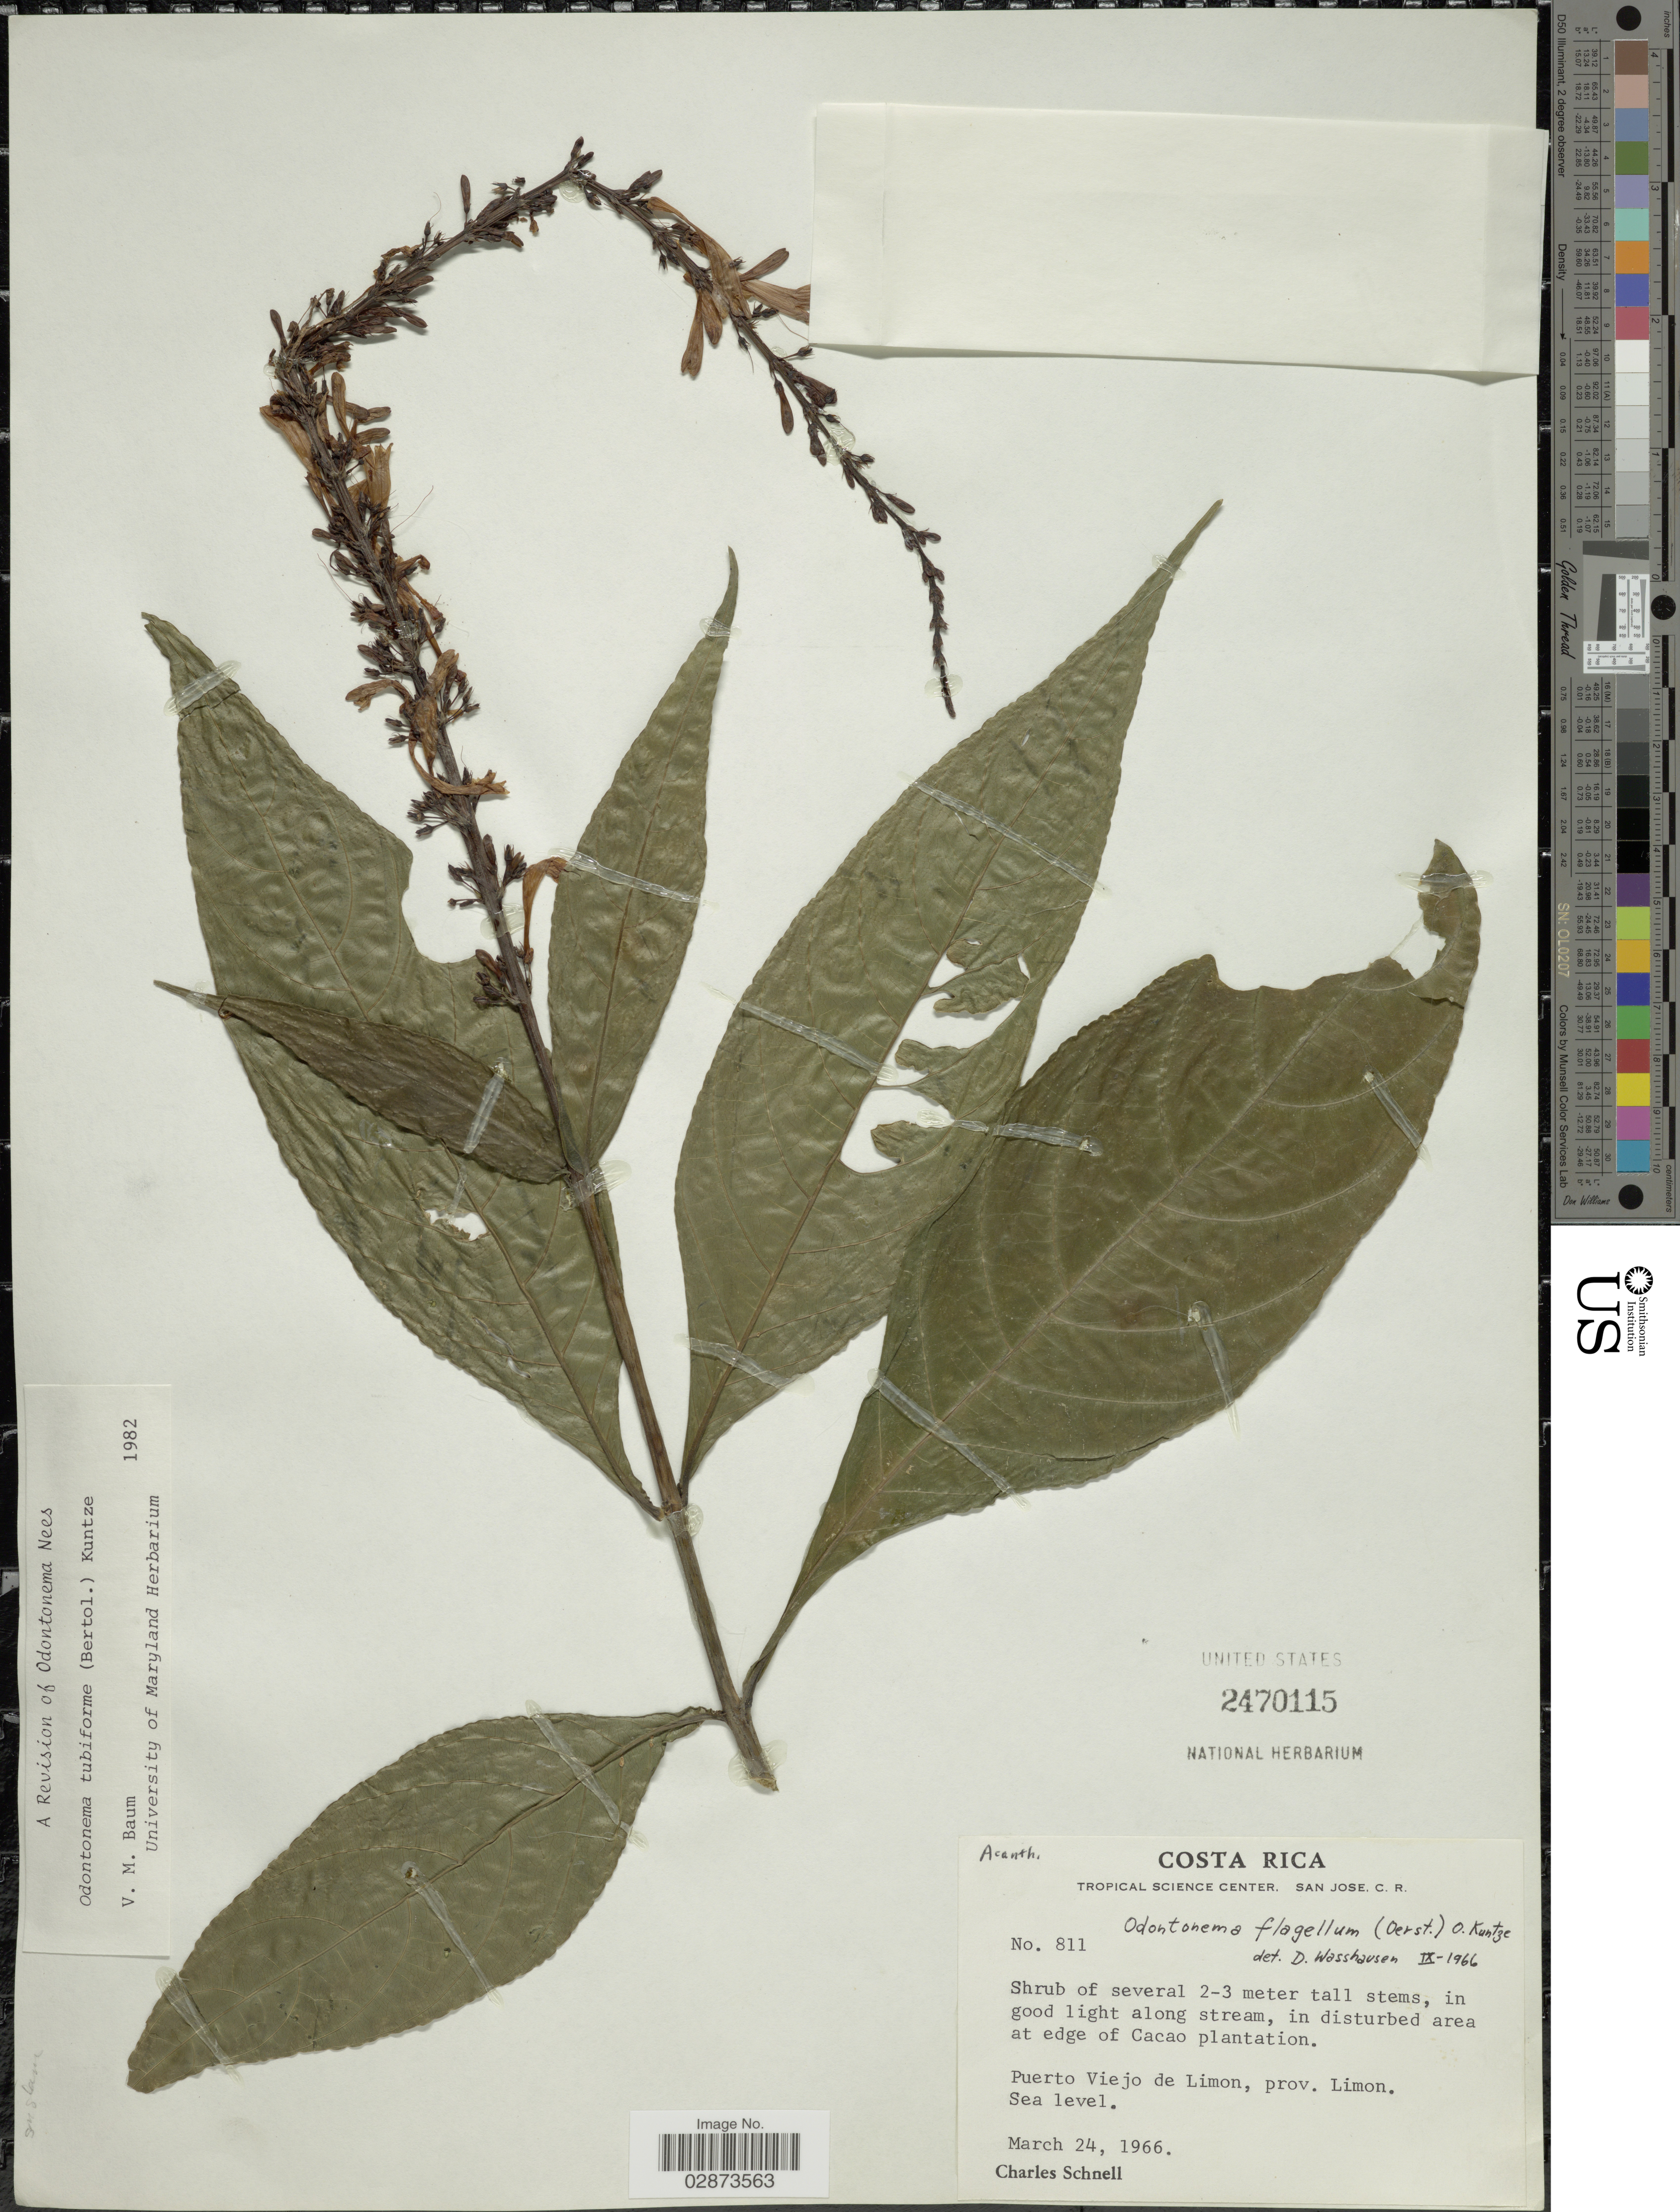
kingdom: Plantae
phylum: Tracheophyta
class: Magnoliopsida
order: Lamiales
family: Acanthaceae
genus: Odontonema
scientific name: Odontonema tubaeforme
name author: (Bertol.) Kuntze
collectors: C. Schnell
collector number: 811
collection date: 1966-03-24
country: Costa Rica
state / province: Limón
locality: Puerto Viejo de Limon, prov. Limon.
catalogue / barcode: US 2470115